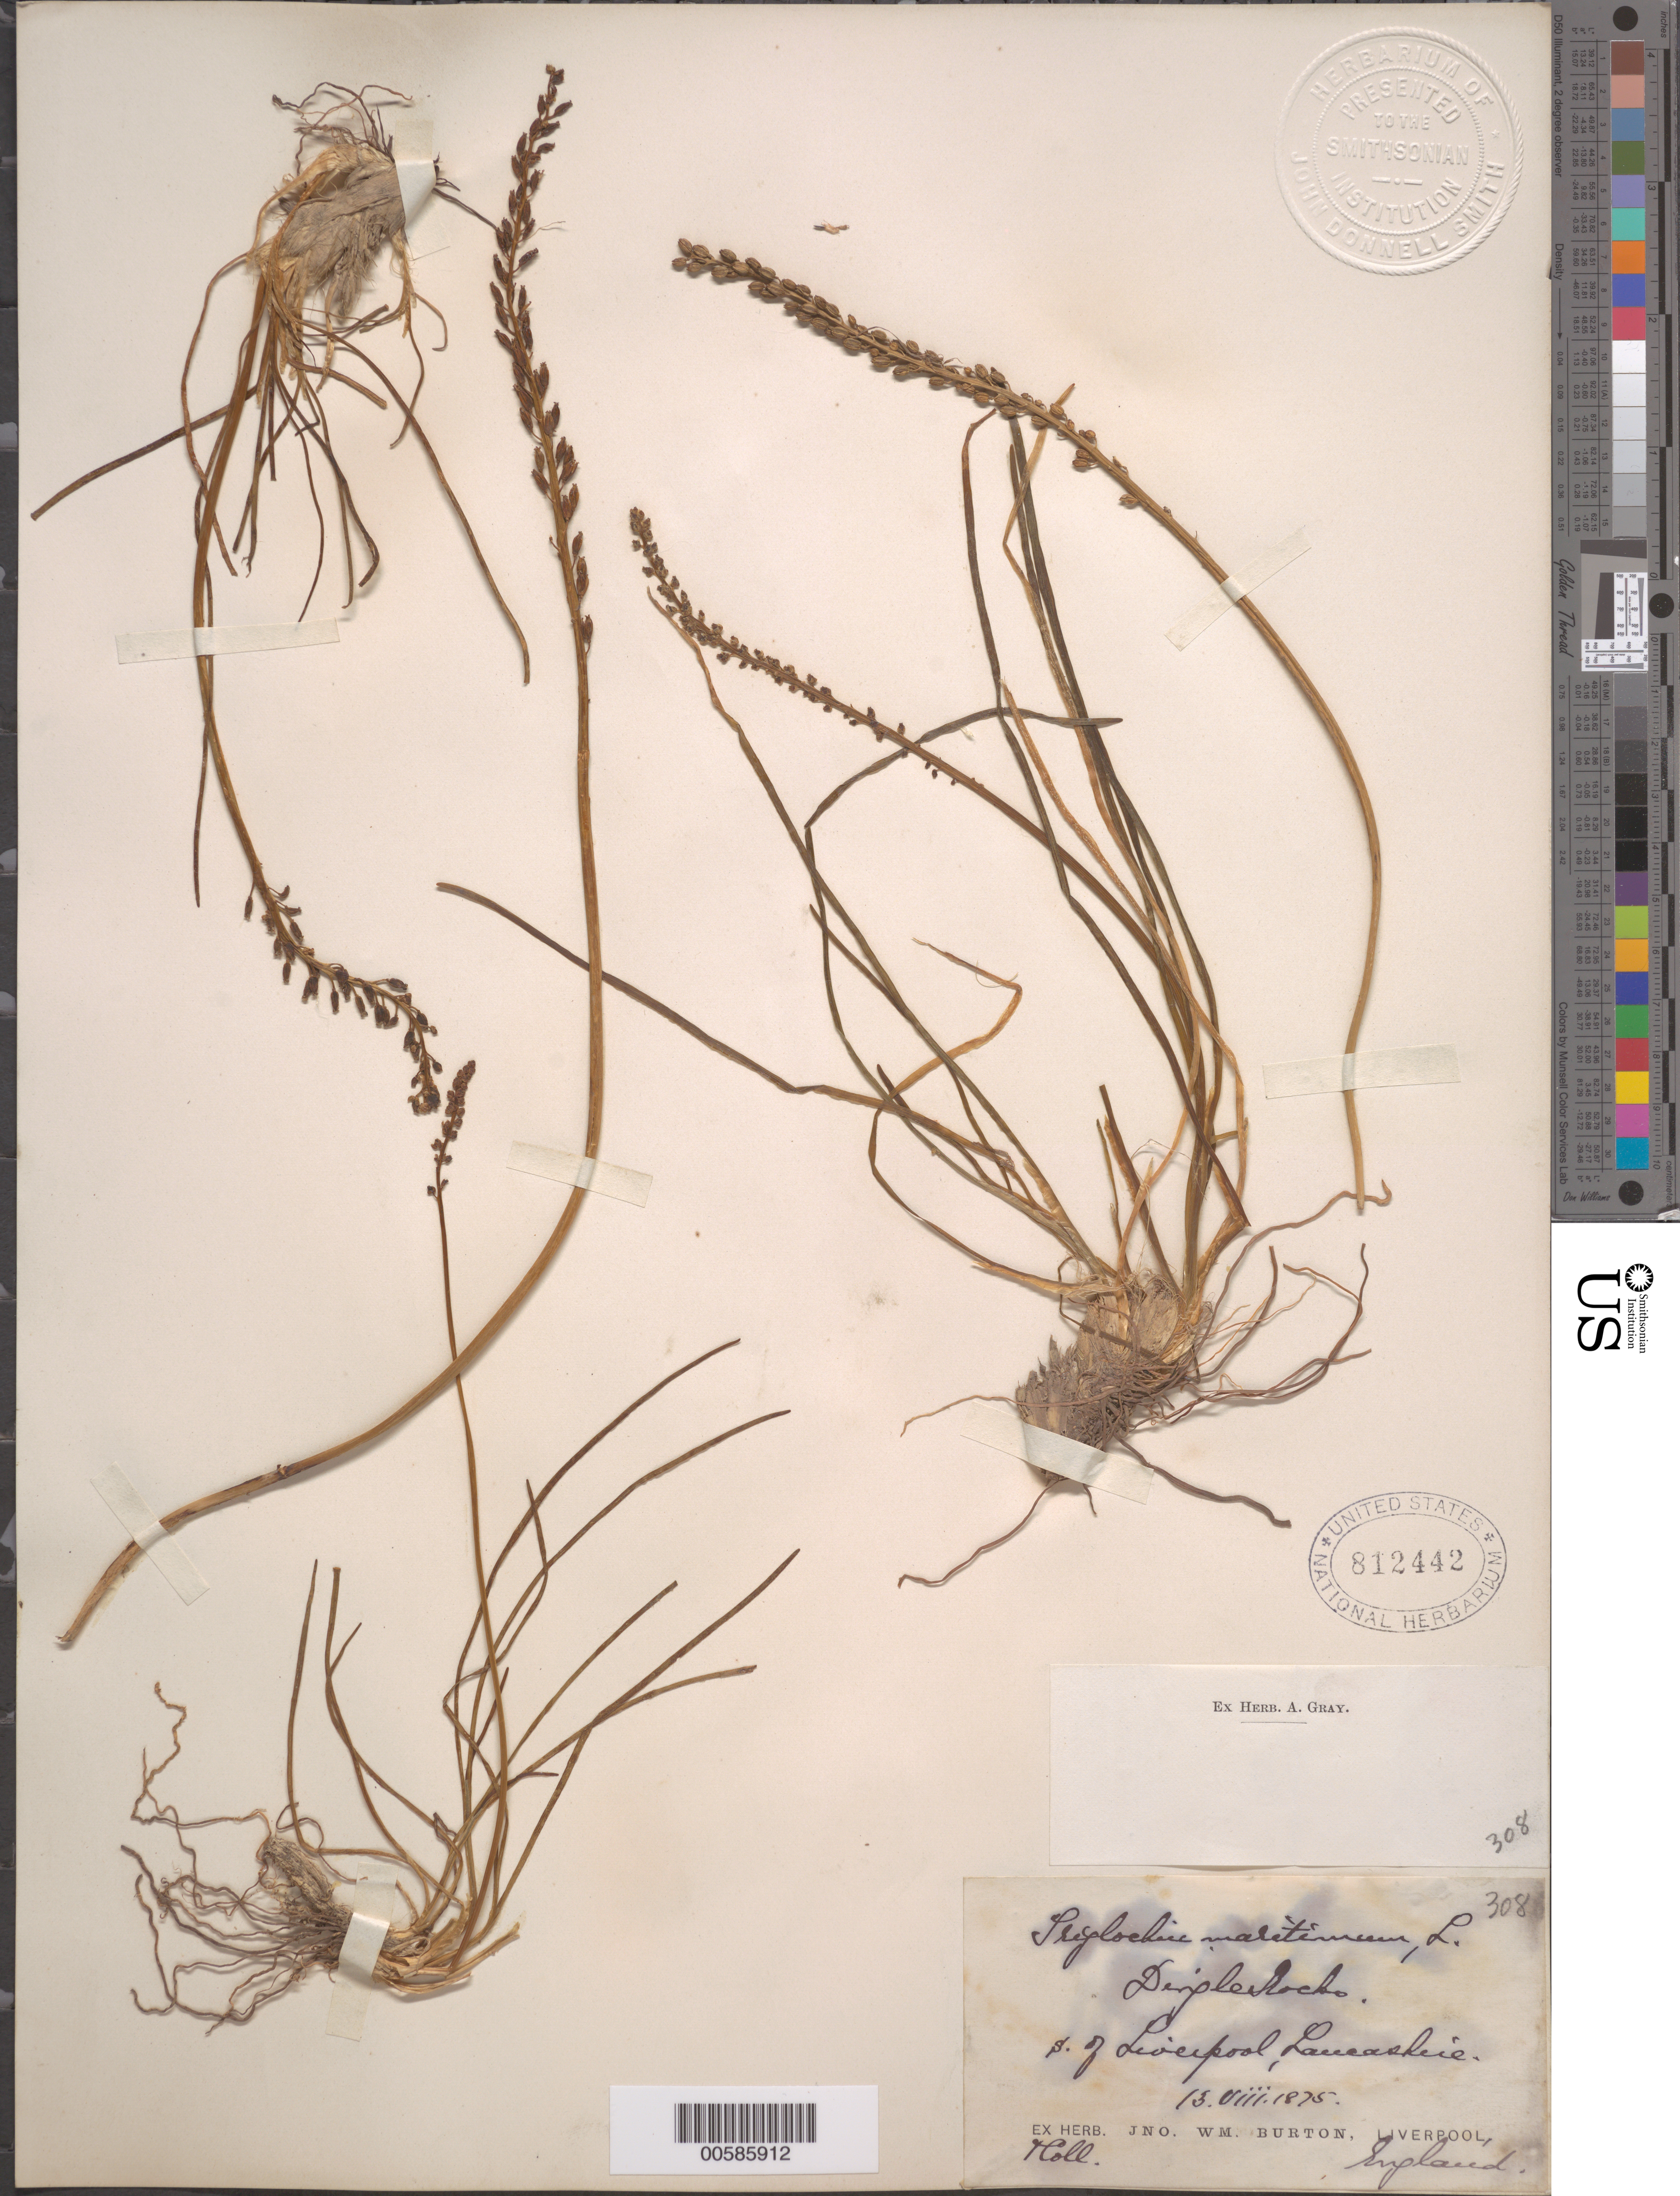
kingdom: Plantae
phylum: Tracheophyta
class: Liliopsida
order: Alismatales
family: Juncaginaceae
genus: Triglochin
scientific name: Triglochin maritima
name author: L.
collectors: J. Burton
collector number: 308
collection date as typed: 15 Aug 1875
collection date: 1875-08-15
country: United Kingdom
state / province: England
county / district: Lancashire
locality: Liverpool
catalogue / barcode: US 812442